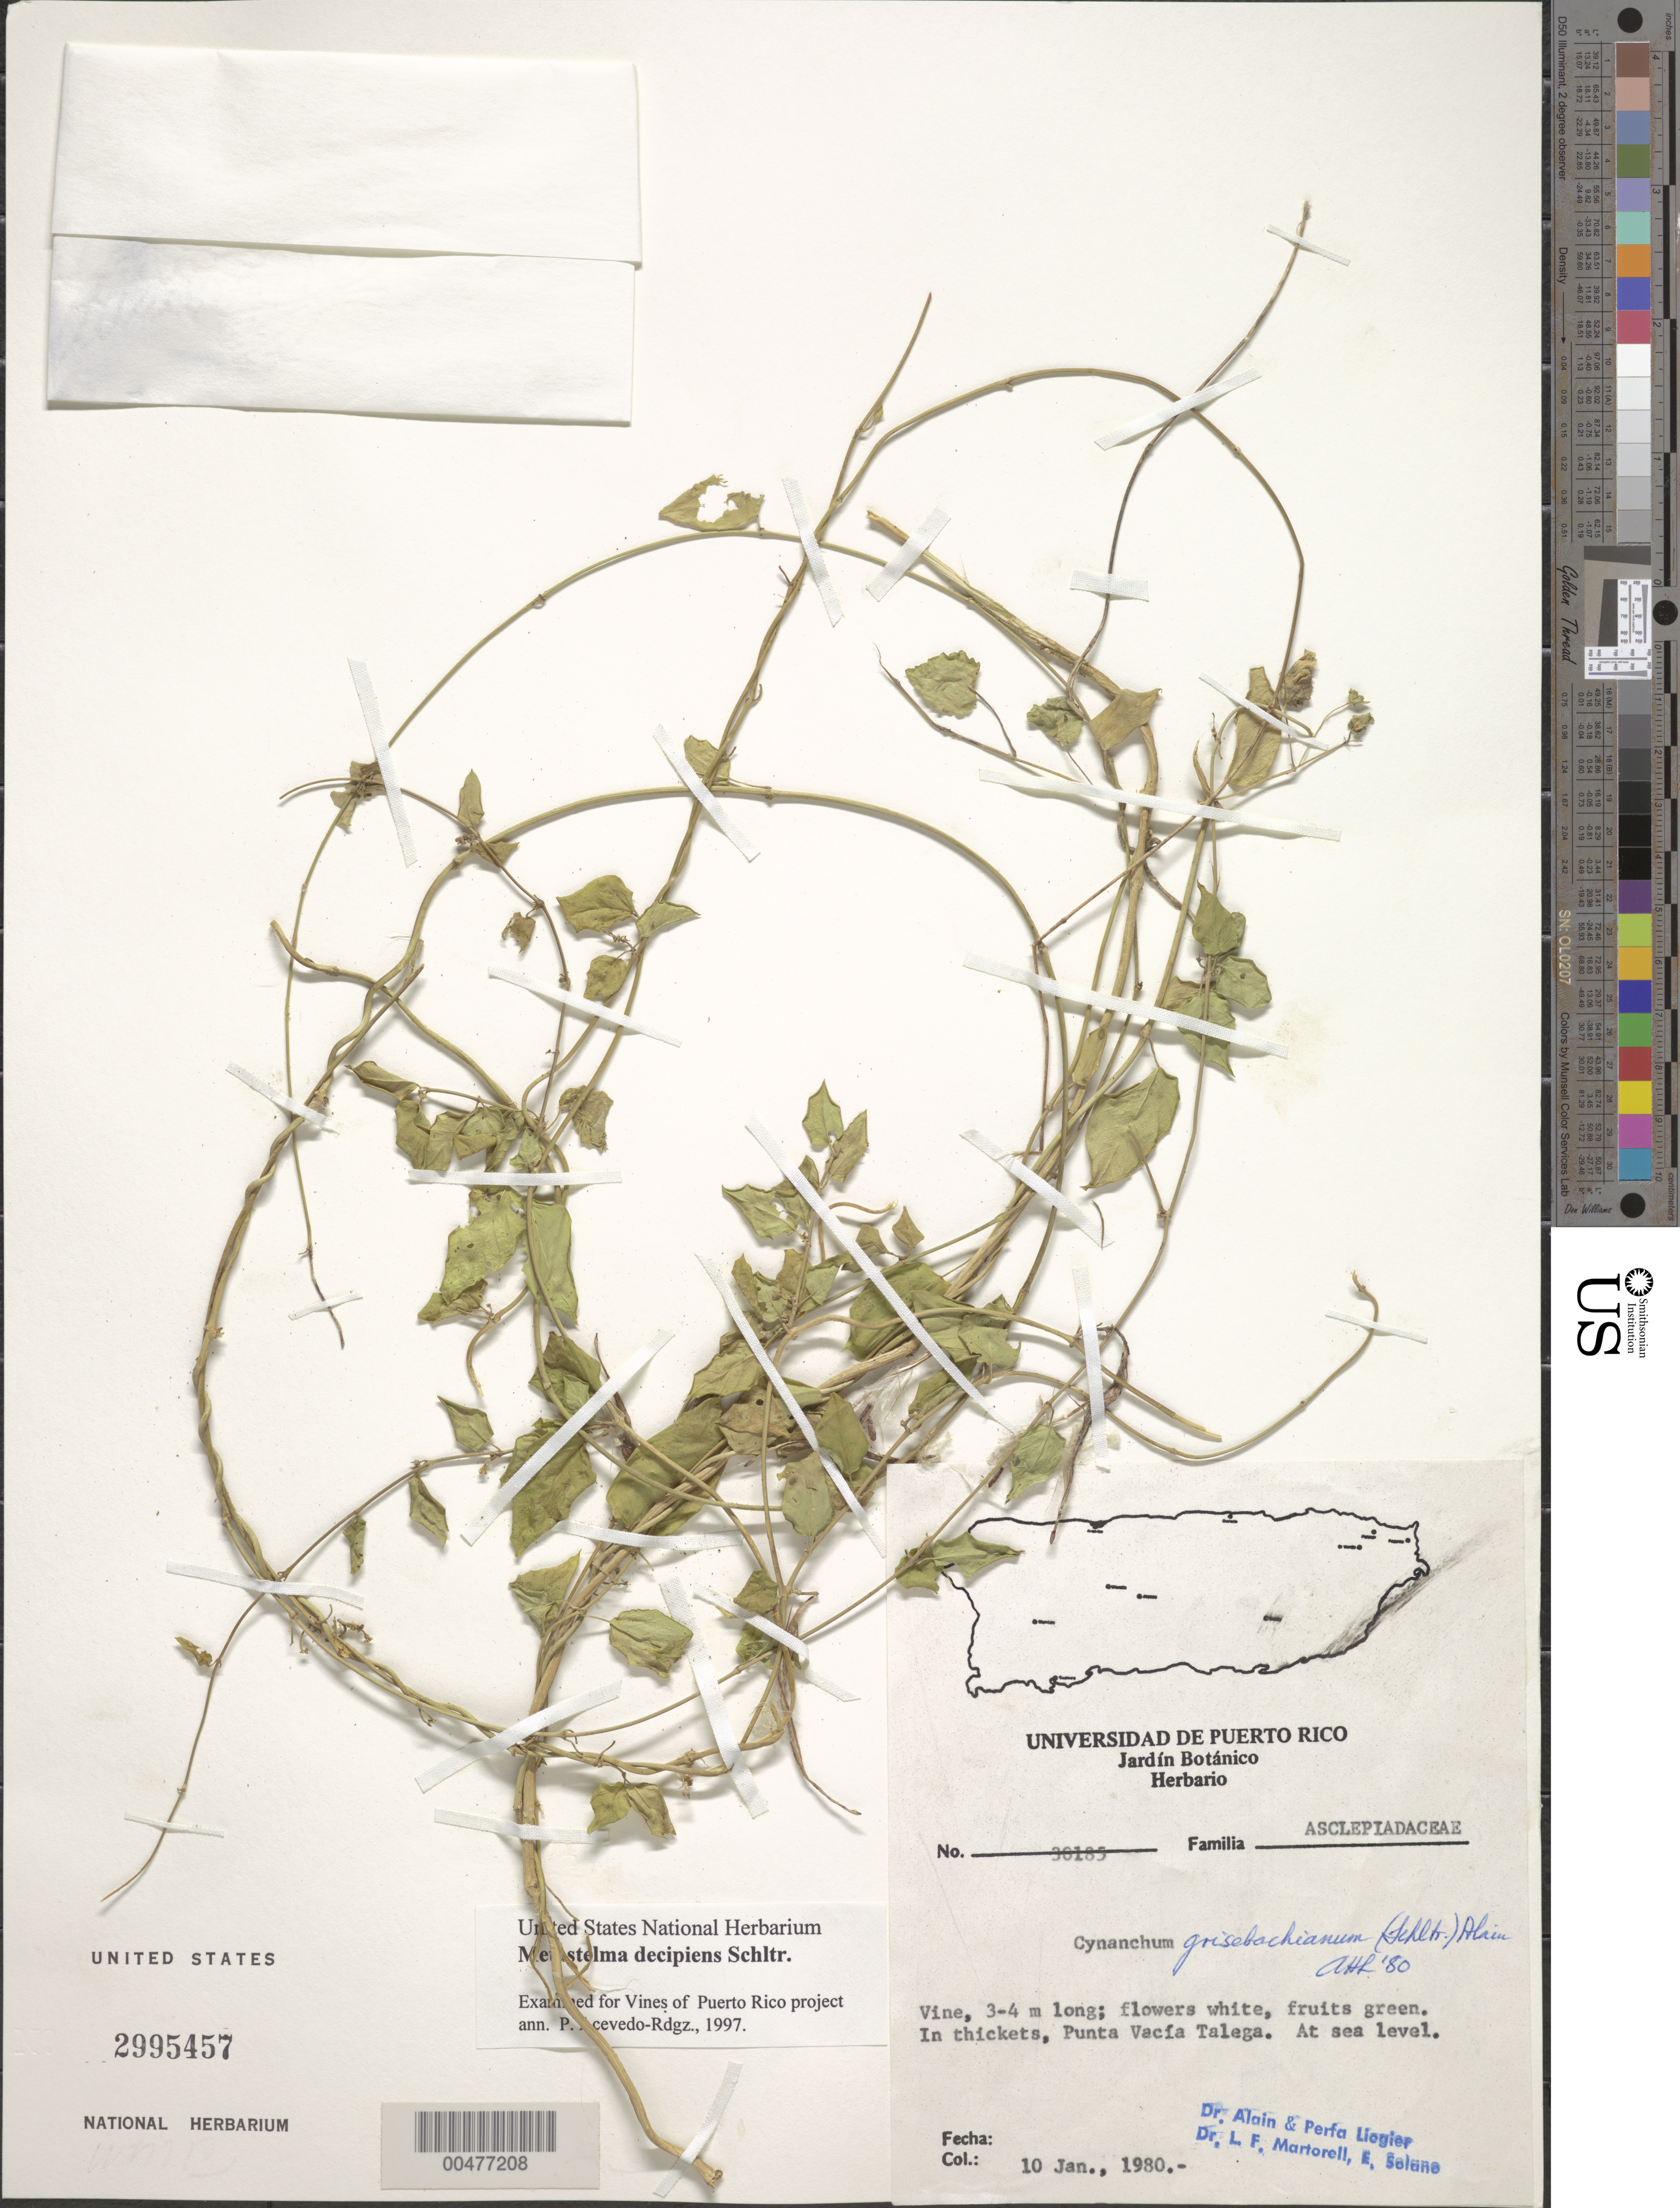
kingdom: Plantae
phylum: Tracheophyta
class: Magnoliopsida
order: Gentianales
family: Apocynaceae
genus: Cynanchum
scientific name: Cynanchum grisebachianum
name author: (Schltr.) Alain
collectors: A. H. Liogier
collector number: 30185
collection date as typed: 10 Jan 1980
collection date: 1980-01-10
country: Puerto Rico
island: Greater Antilles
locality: Punta Vacia Talega. In thickets.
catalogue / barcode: US 2995457